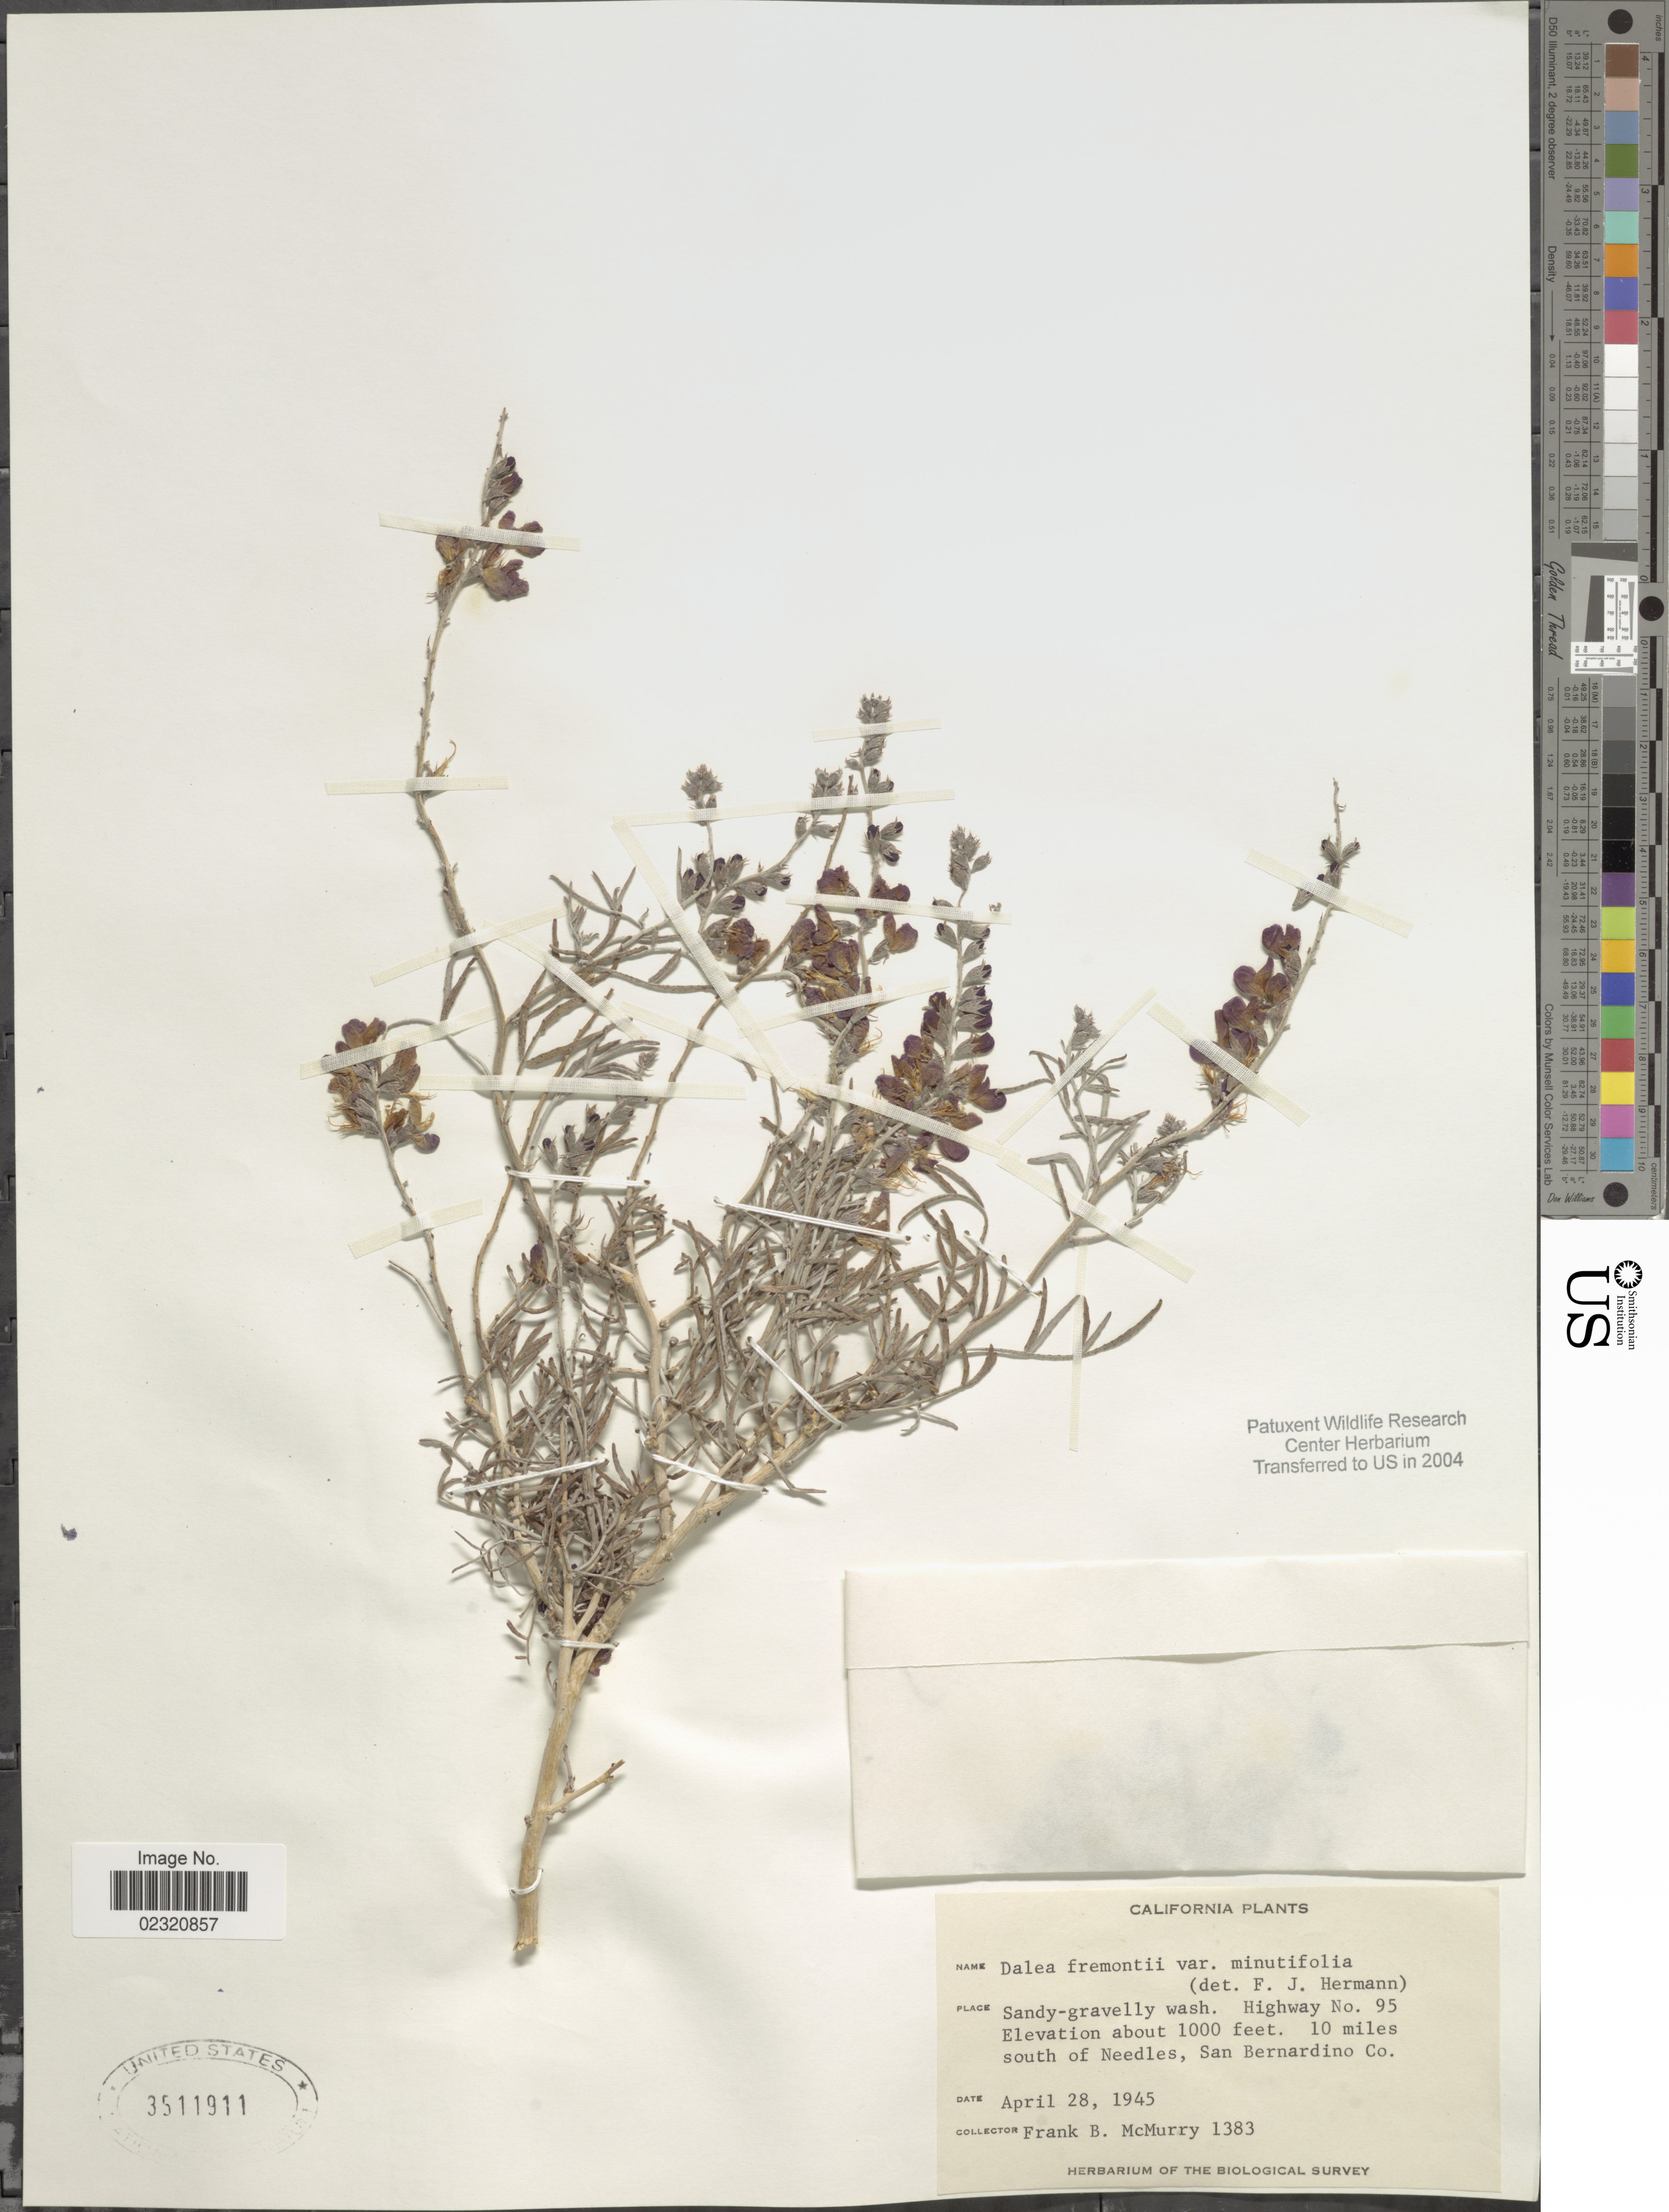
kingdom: Plantae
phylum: Tracheophyta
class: Magnoliopsida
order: Fabales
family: Fabaceae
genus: Psorothamnus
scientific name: Psorothamnus fremontii var. attenuatus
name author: Barneby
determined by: Strong, Mark T., (BOT), Smithsonian Institution - National Museum of Natural History (UNITED STATES)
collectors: F. B. McMurry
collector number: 1383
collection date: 1945-04-28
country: United States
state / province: California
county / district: San Bernardino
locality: Highway No. 95. 10 miles south of Needles, San Bernardino Co.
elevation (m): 305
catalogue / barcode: US 3511911